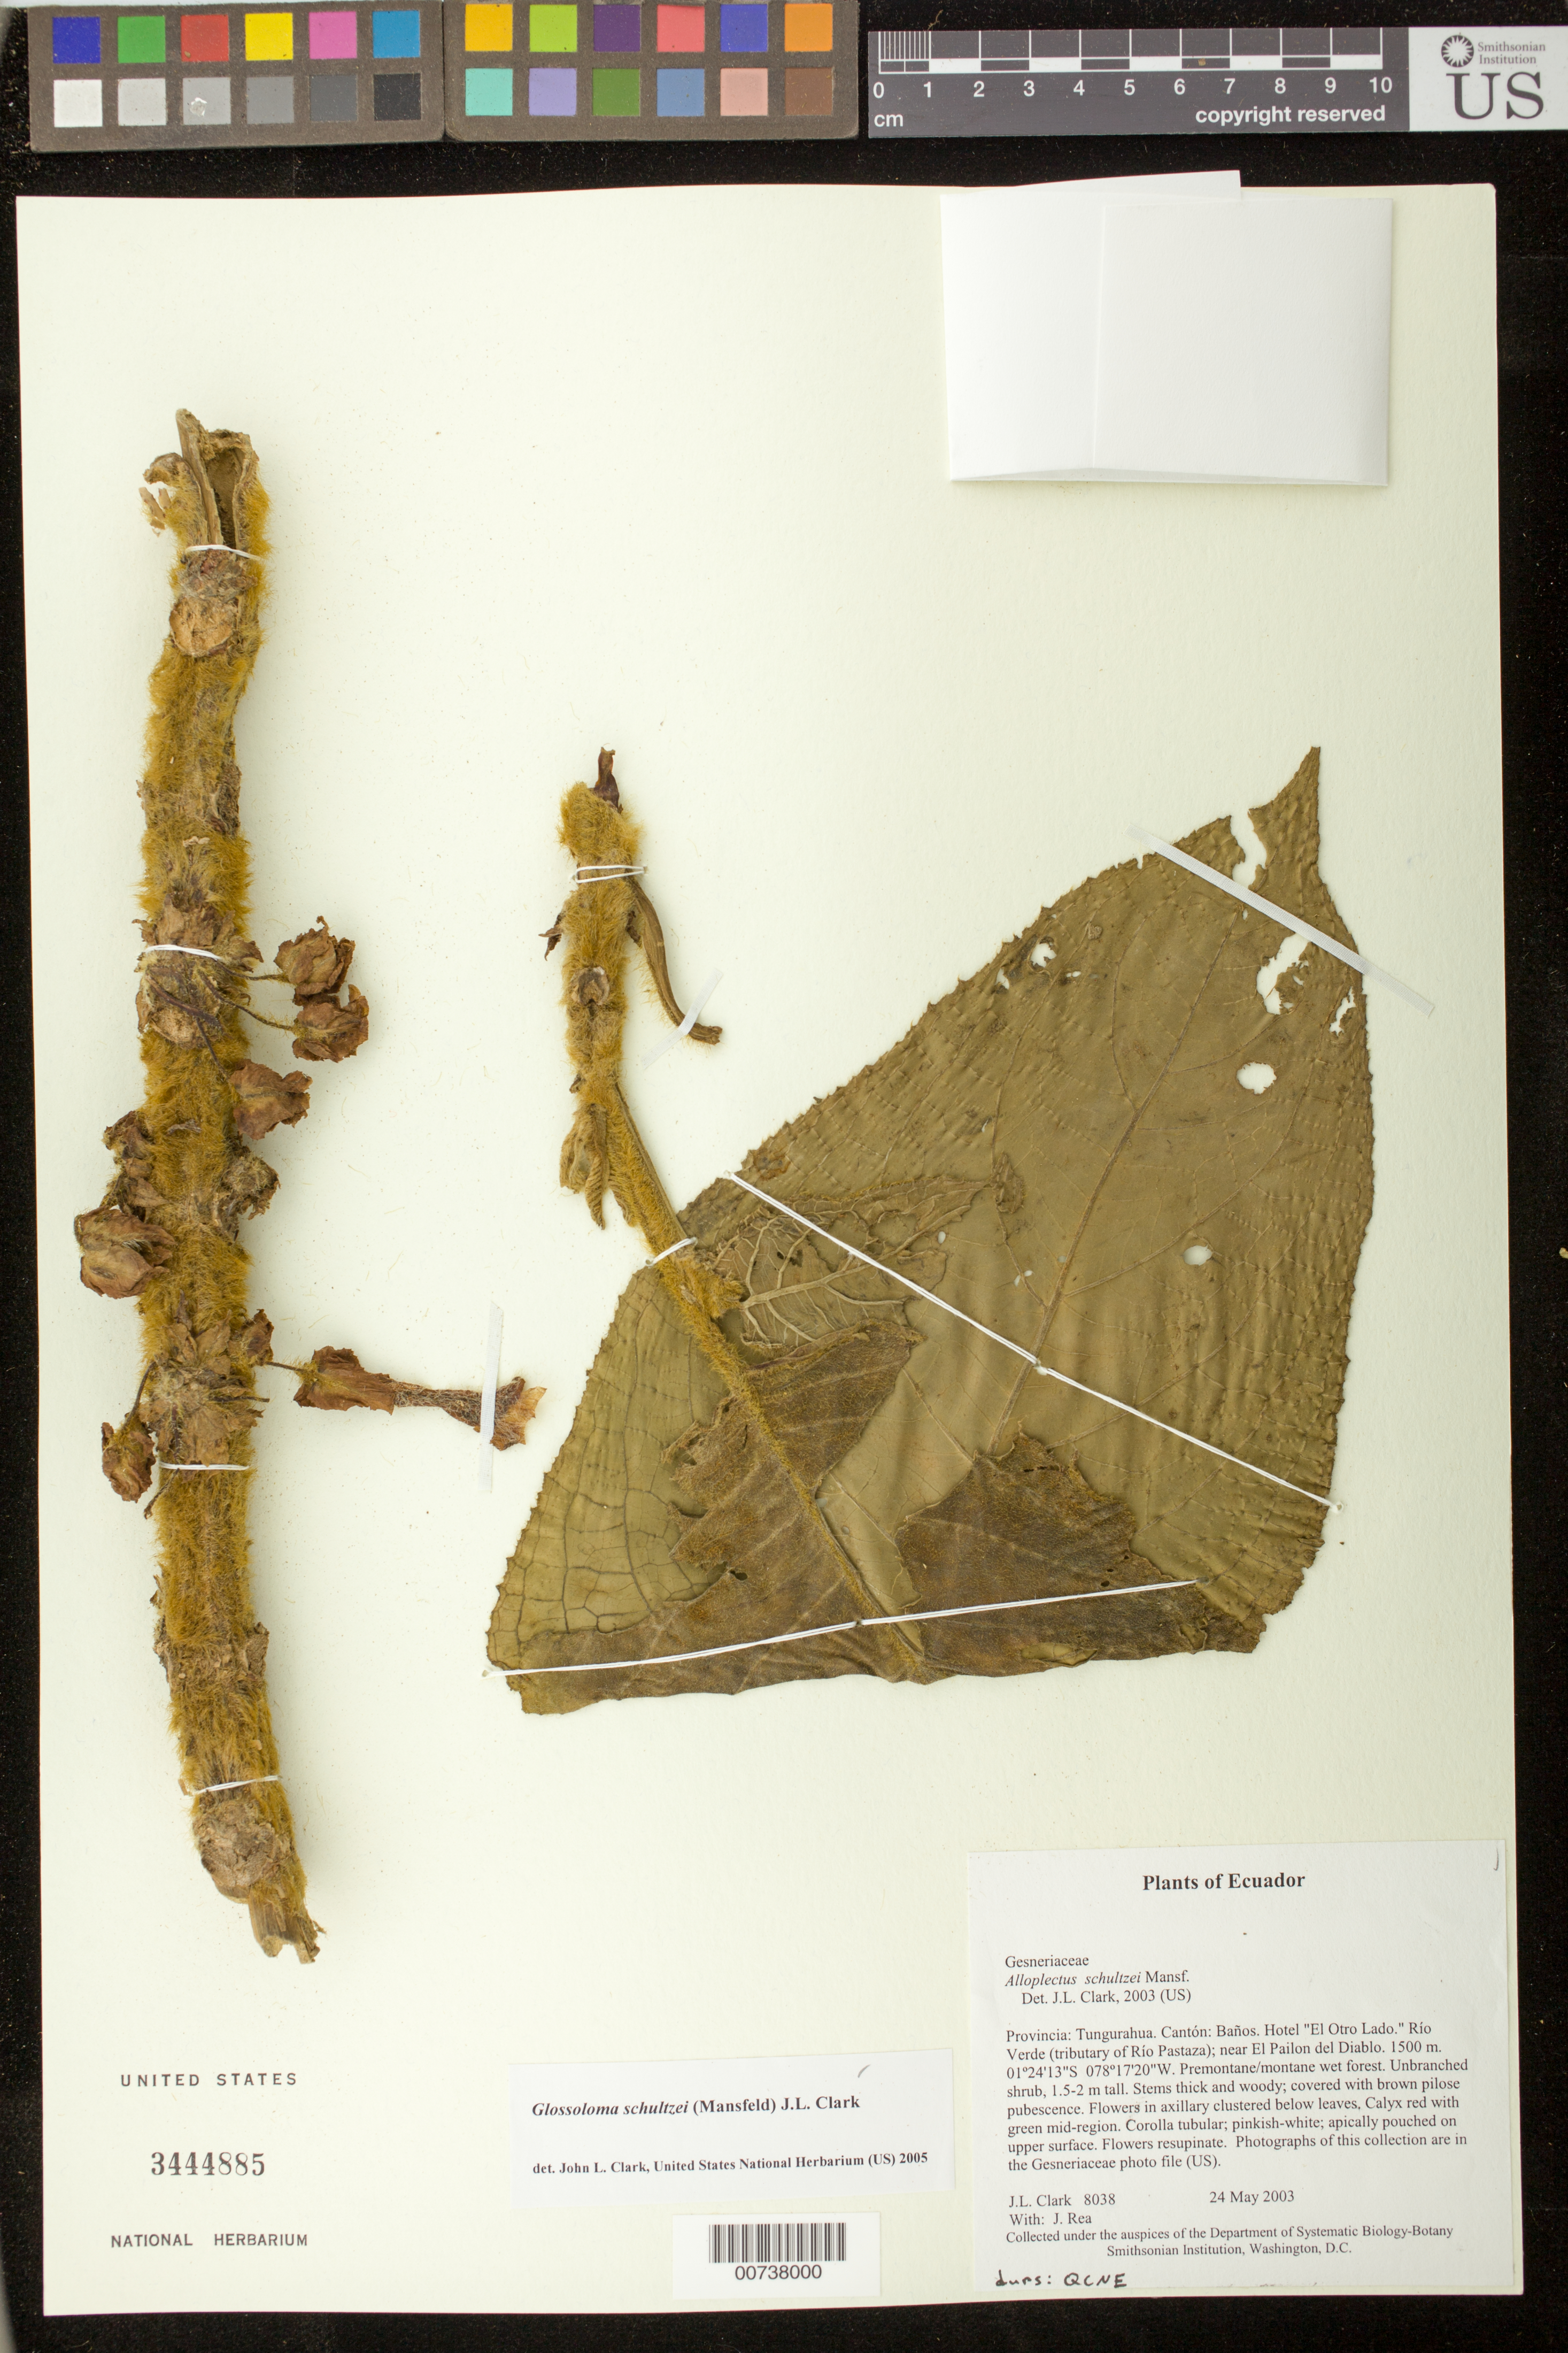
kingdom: Plantae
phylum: Tracheophyta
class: Magnoliopsida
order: Lamiales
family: Gesneriaceae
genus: Glossoloma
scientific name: Glossoloma schultzei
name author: (Mansf.) J.L. Clark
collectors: J. L. Clark & J. Rea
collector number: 8038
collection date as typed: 24 May 2003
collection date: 2003-05-24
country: Ecuador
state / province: Tungurahua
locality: Baños. Hotel "El Otro Lado." Río Verde (tributary of Río Pastaza); near El Pailon del Diablo.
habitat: Premontane/montane wet forest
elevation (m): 1500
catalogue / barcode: US 3444885